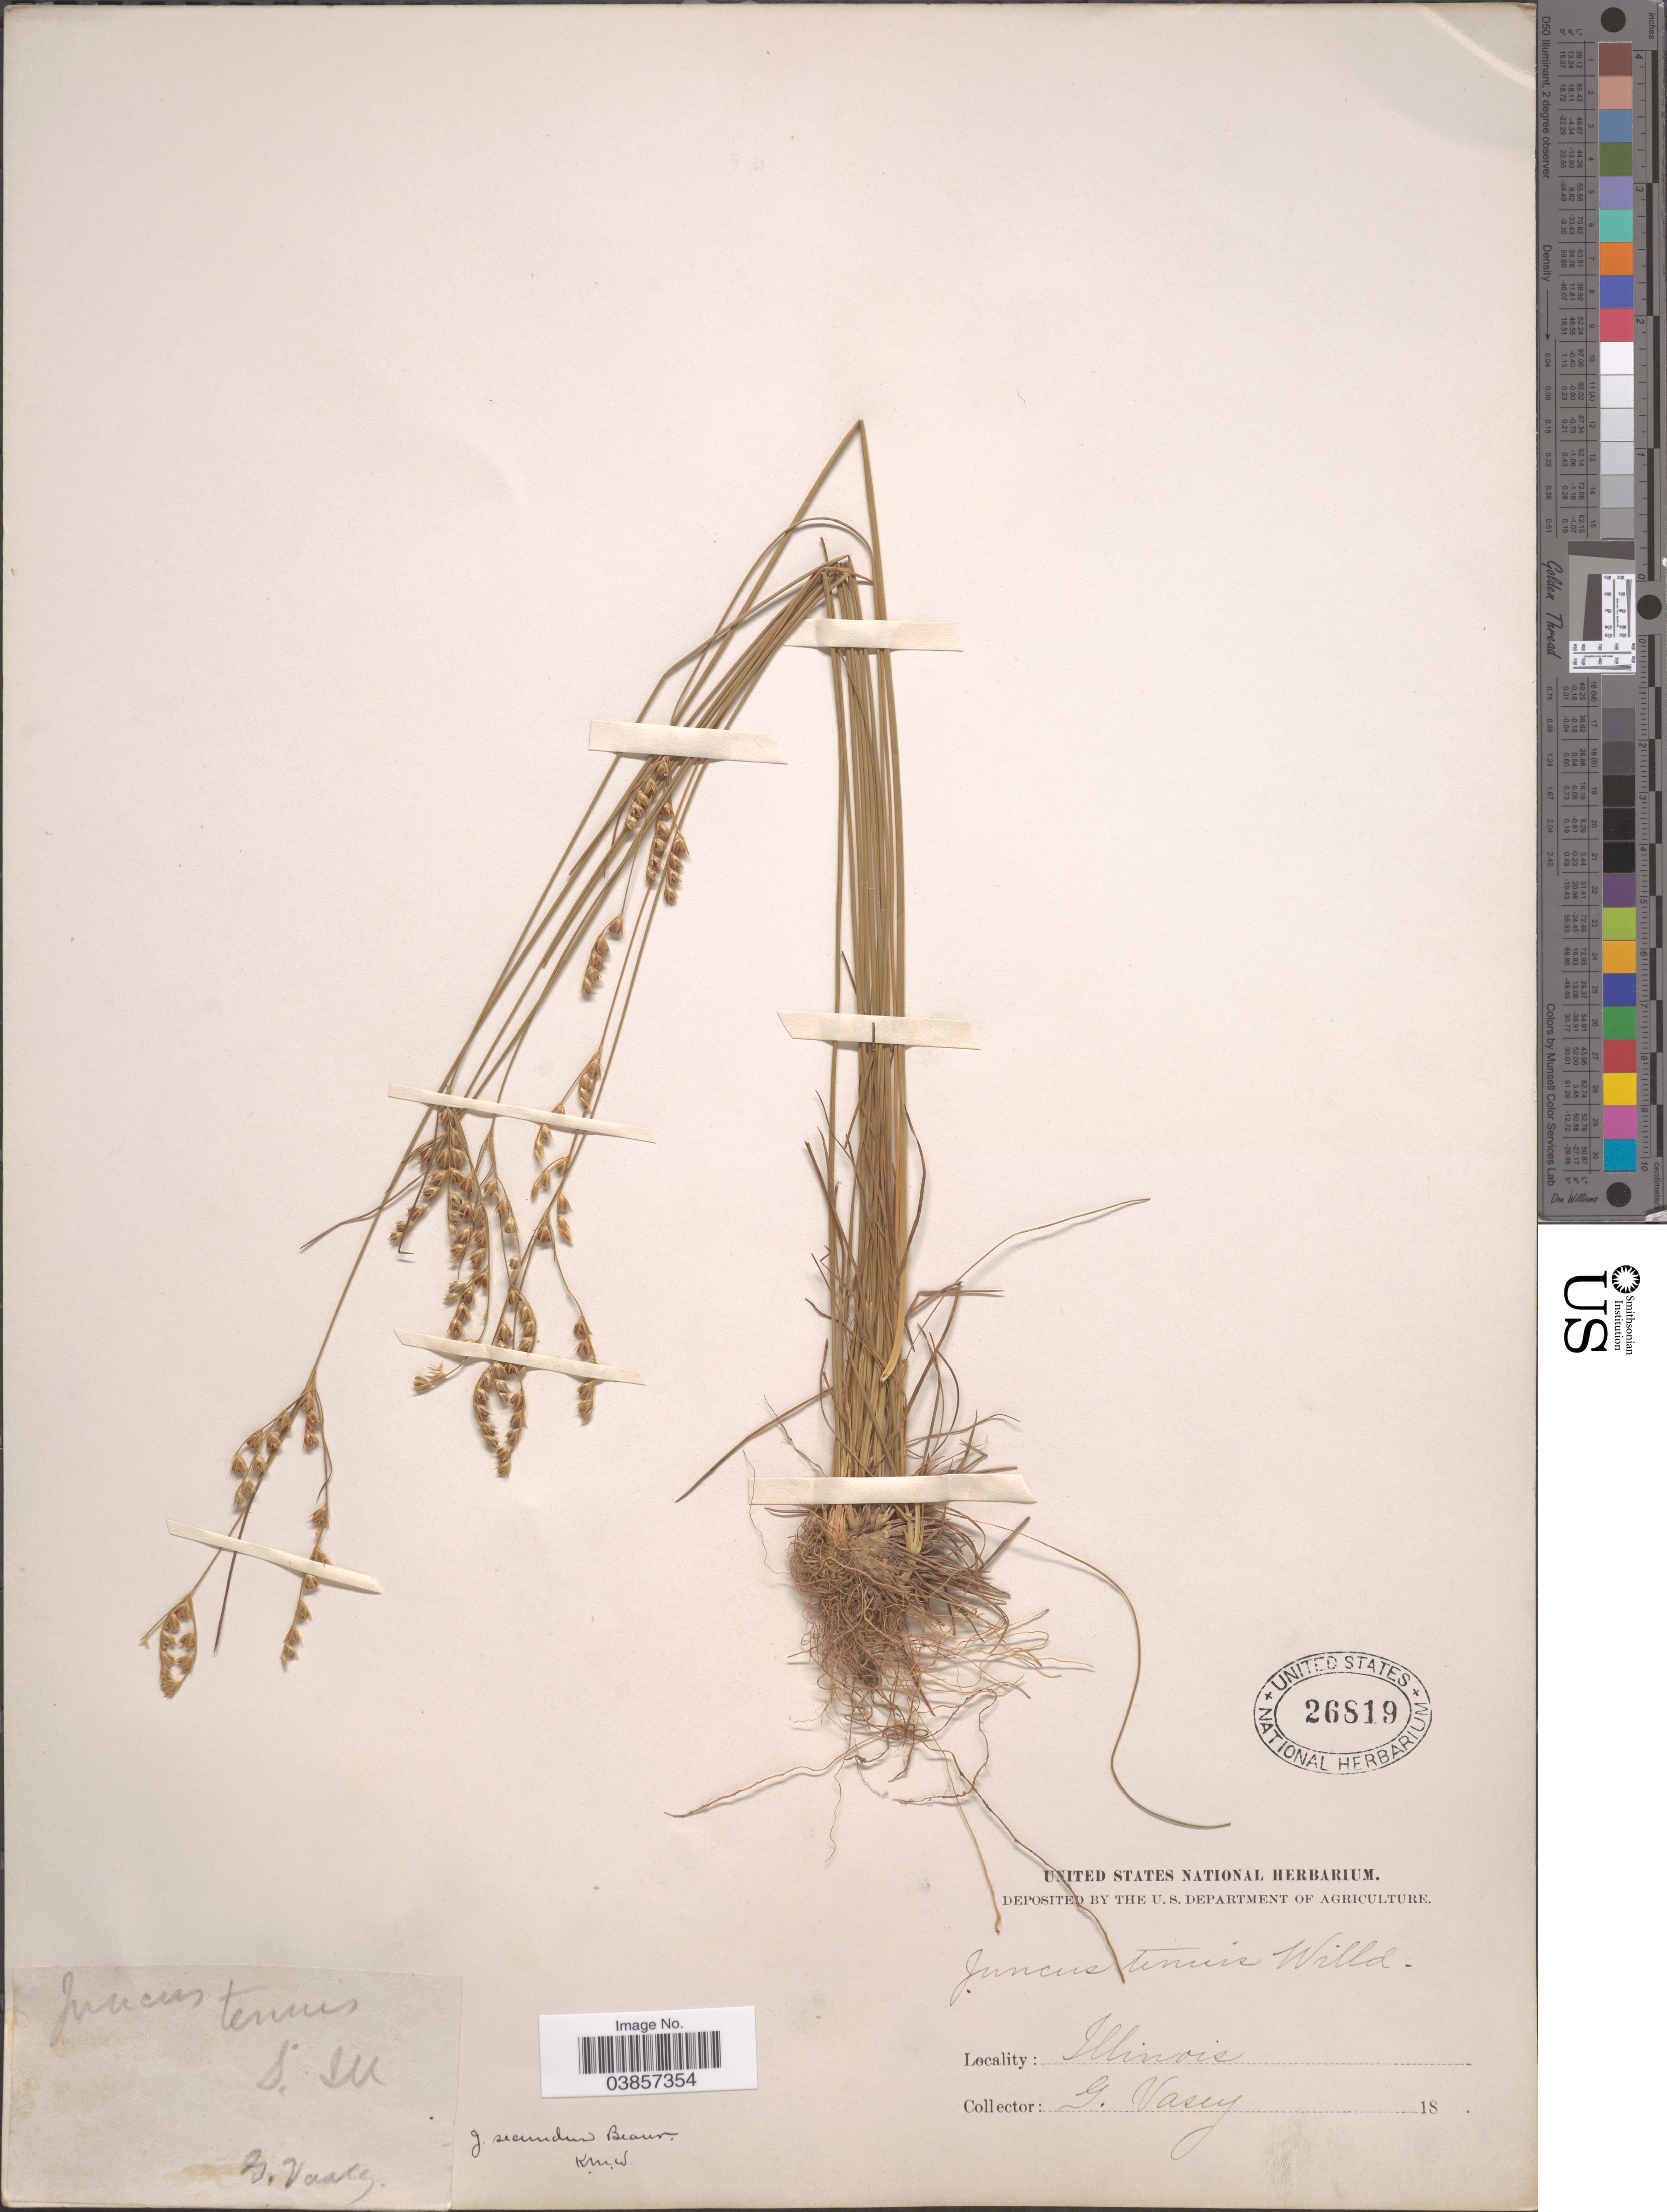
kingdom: Plantae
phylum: Tracheophyta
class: Liliopsida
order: Poales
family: Juncaceae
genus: Juncus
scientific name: Juncus secundus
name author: P. Beauv.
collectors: G. Vasey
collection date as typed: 18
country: United States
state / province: Illinois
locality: S. Ill.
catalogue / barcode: US 26819